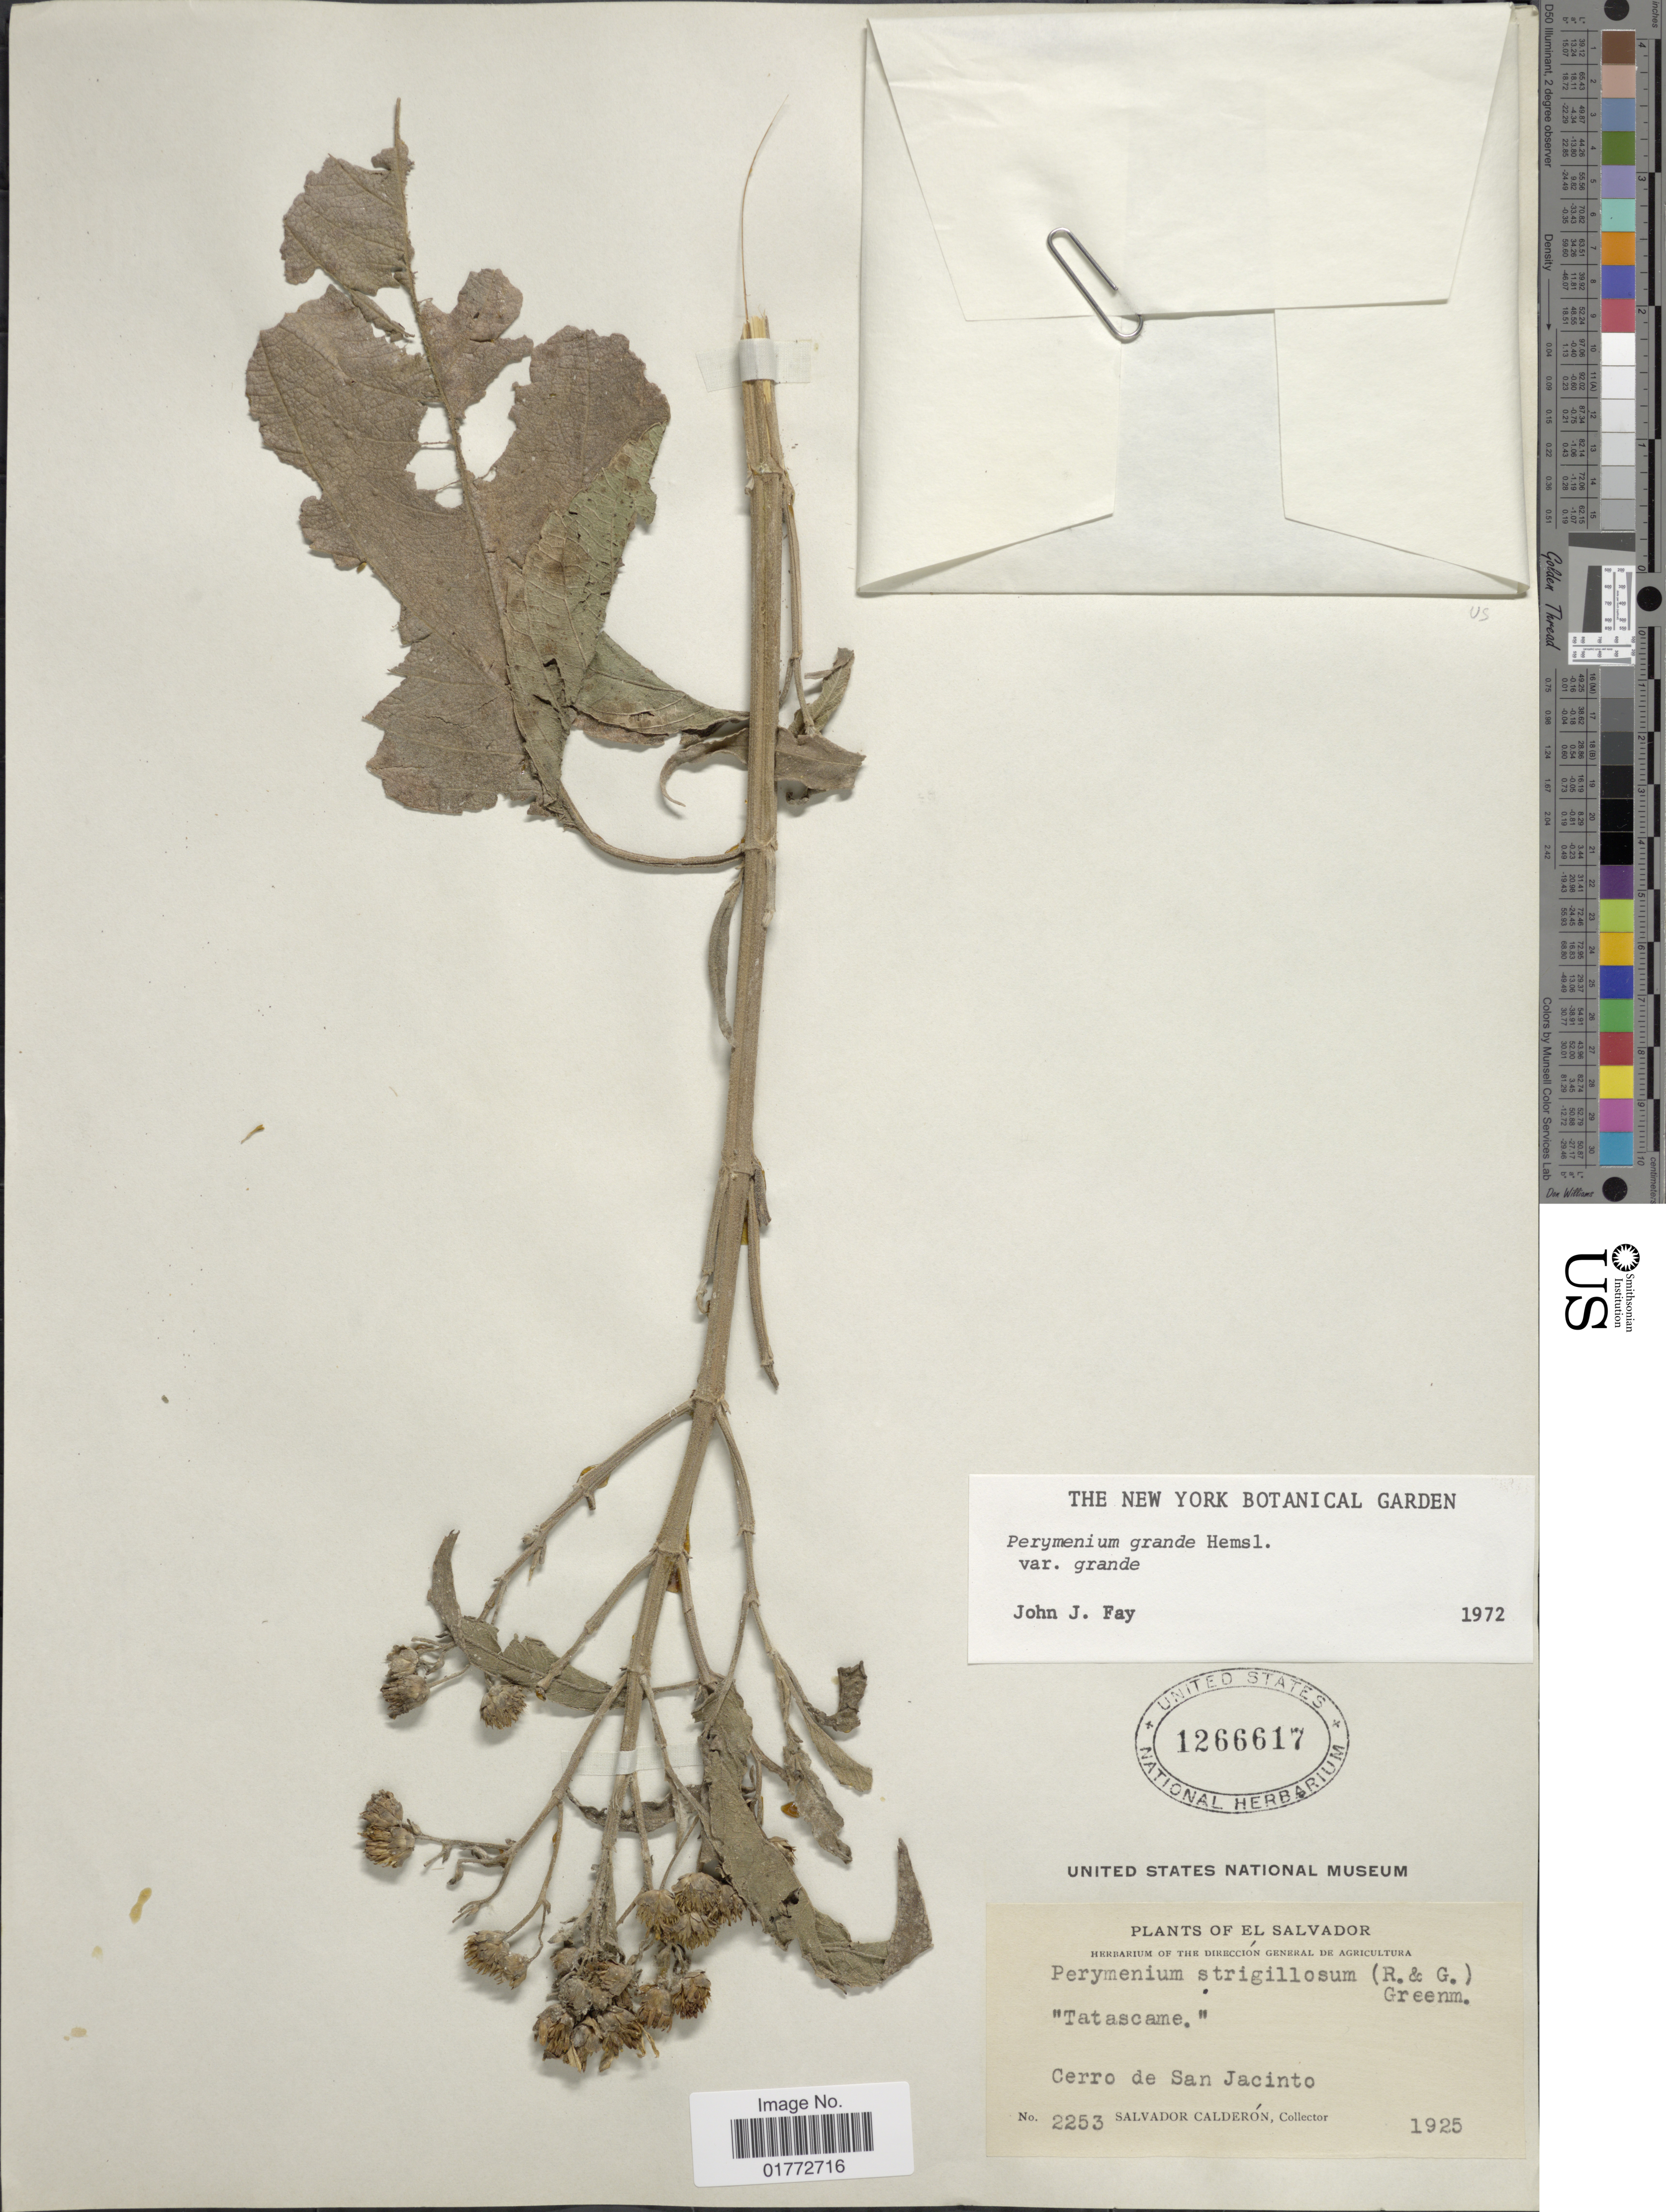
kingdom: Plantae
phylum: Tracheophyta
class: Magnoliopsida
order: Asterales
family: Asteraceae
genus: Perymenium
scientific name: Perymenium grande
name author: Hemsl.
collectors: S. Calderón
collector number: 2253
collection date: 1925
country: El Salvador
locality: Cerrro de San Jacinto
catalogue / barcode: US 1266617